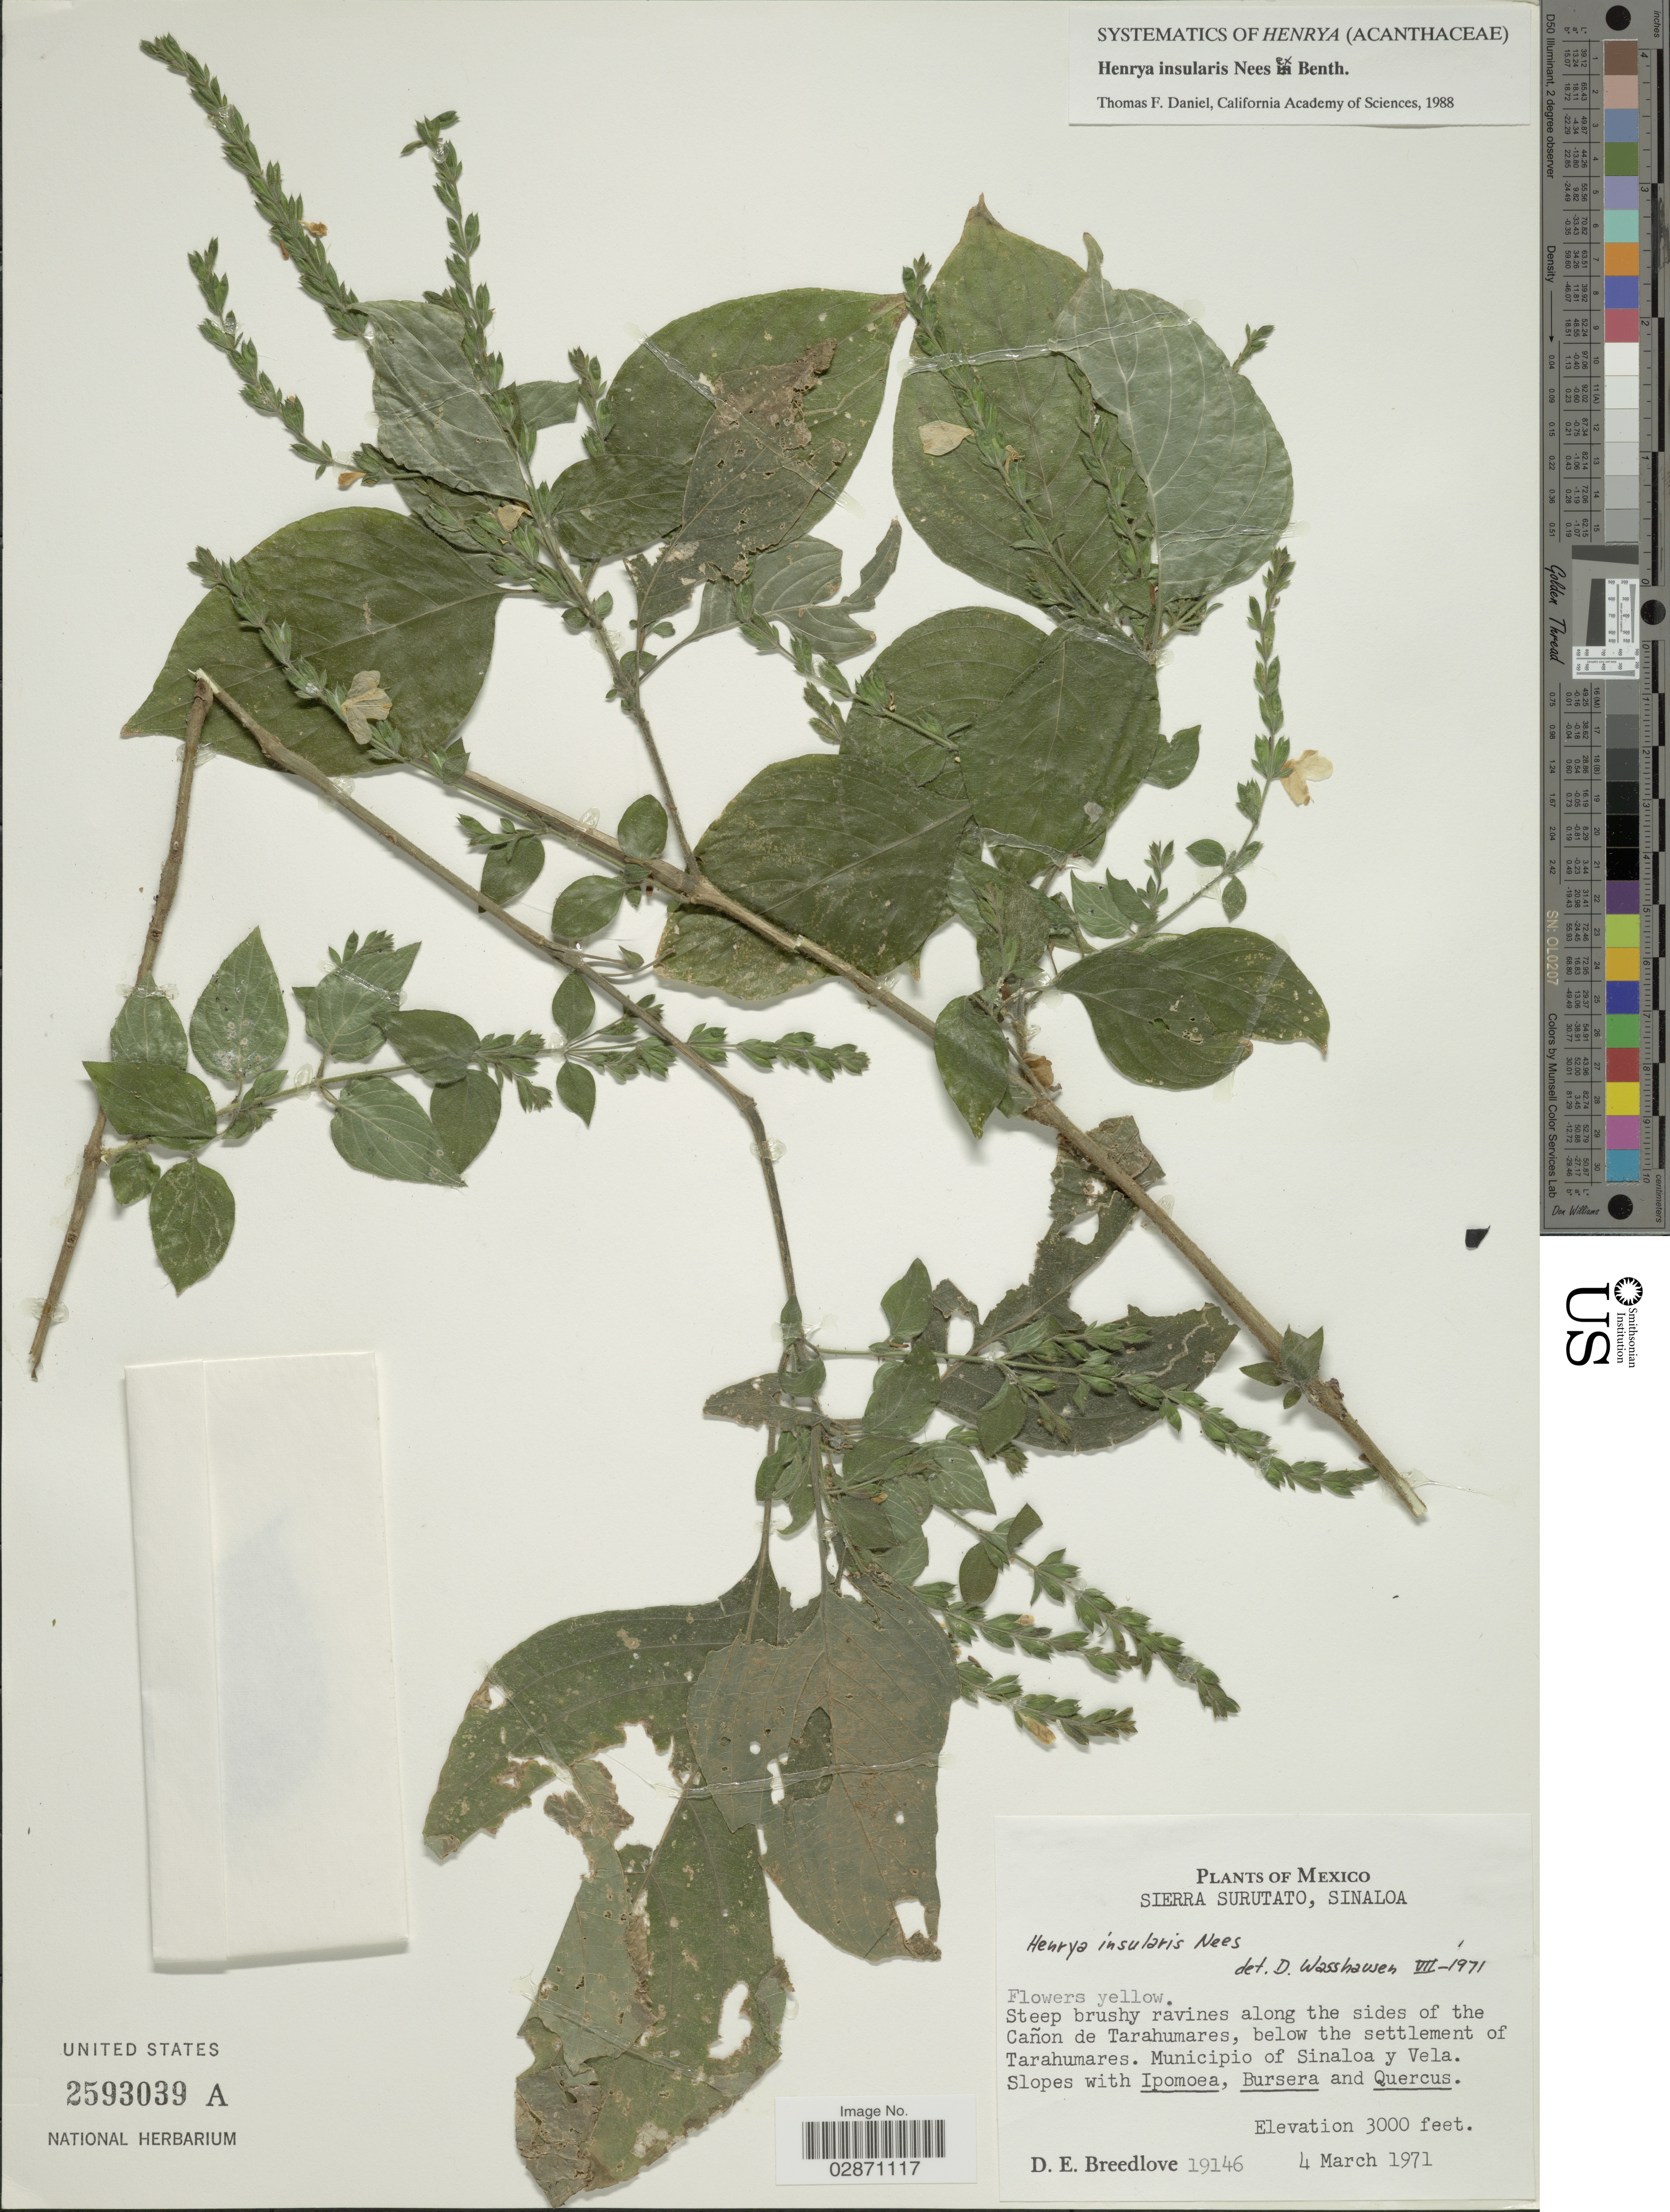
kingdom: Plantae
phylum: Tracheophyta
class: Magnoliopsida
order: Lamiales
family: Acanthaceae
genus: Henrya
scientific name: Henrya insularis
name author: Nees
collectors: D. E. Breedlove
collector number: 19146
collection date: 1971-03-04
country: Mexico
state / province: Sinaloa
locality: Sierra Surutato. Municipio of Sinaloa y Vela.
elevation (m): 914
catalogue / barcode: US 2593039A